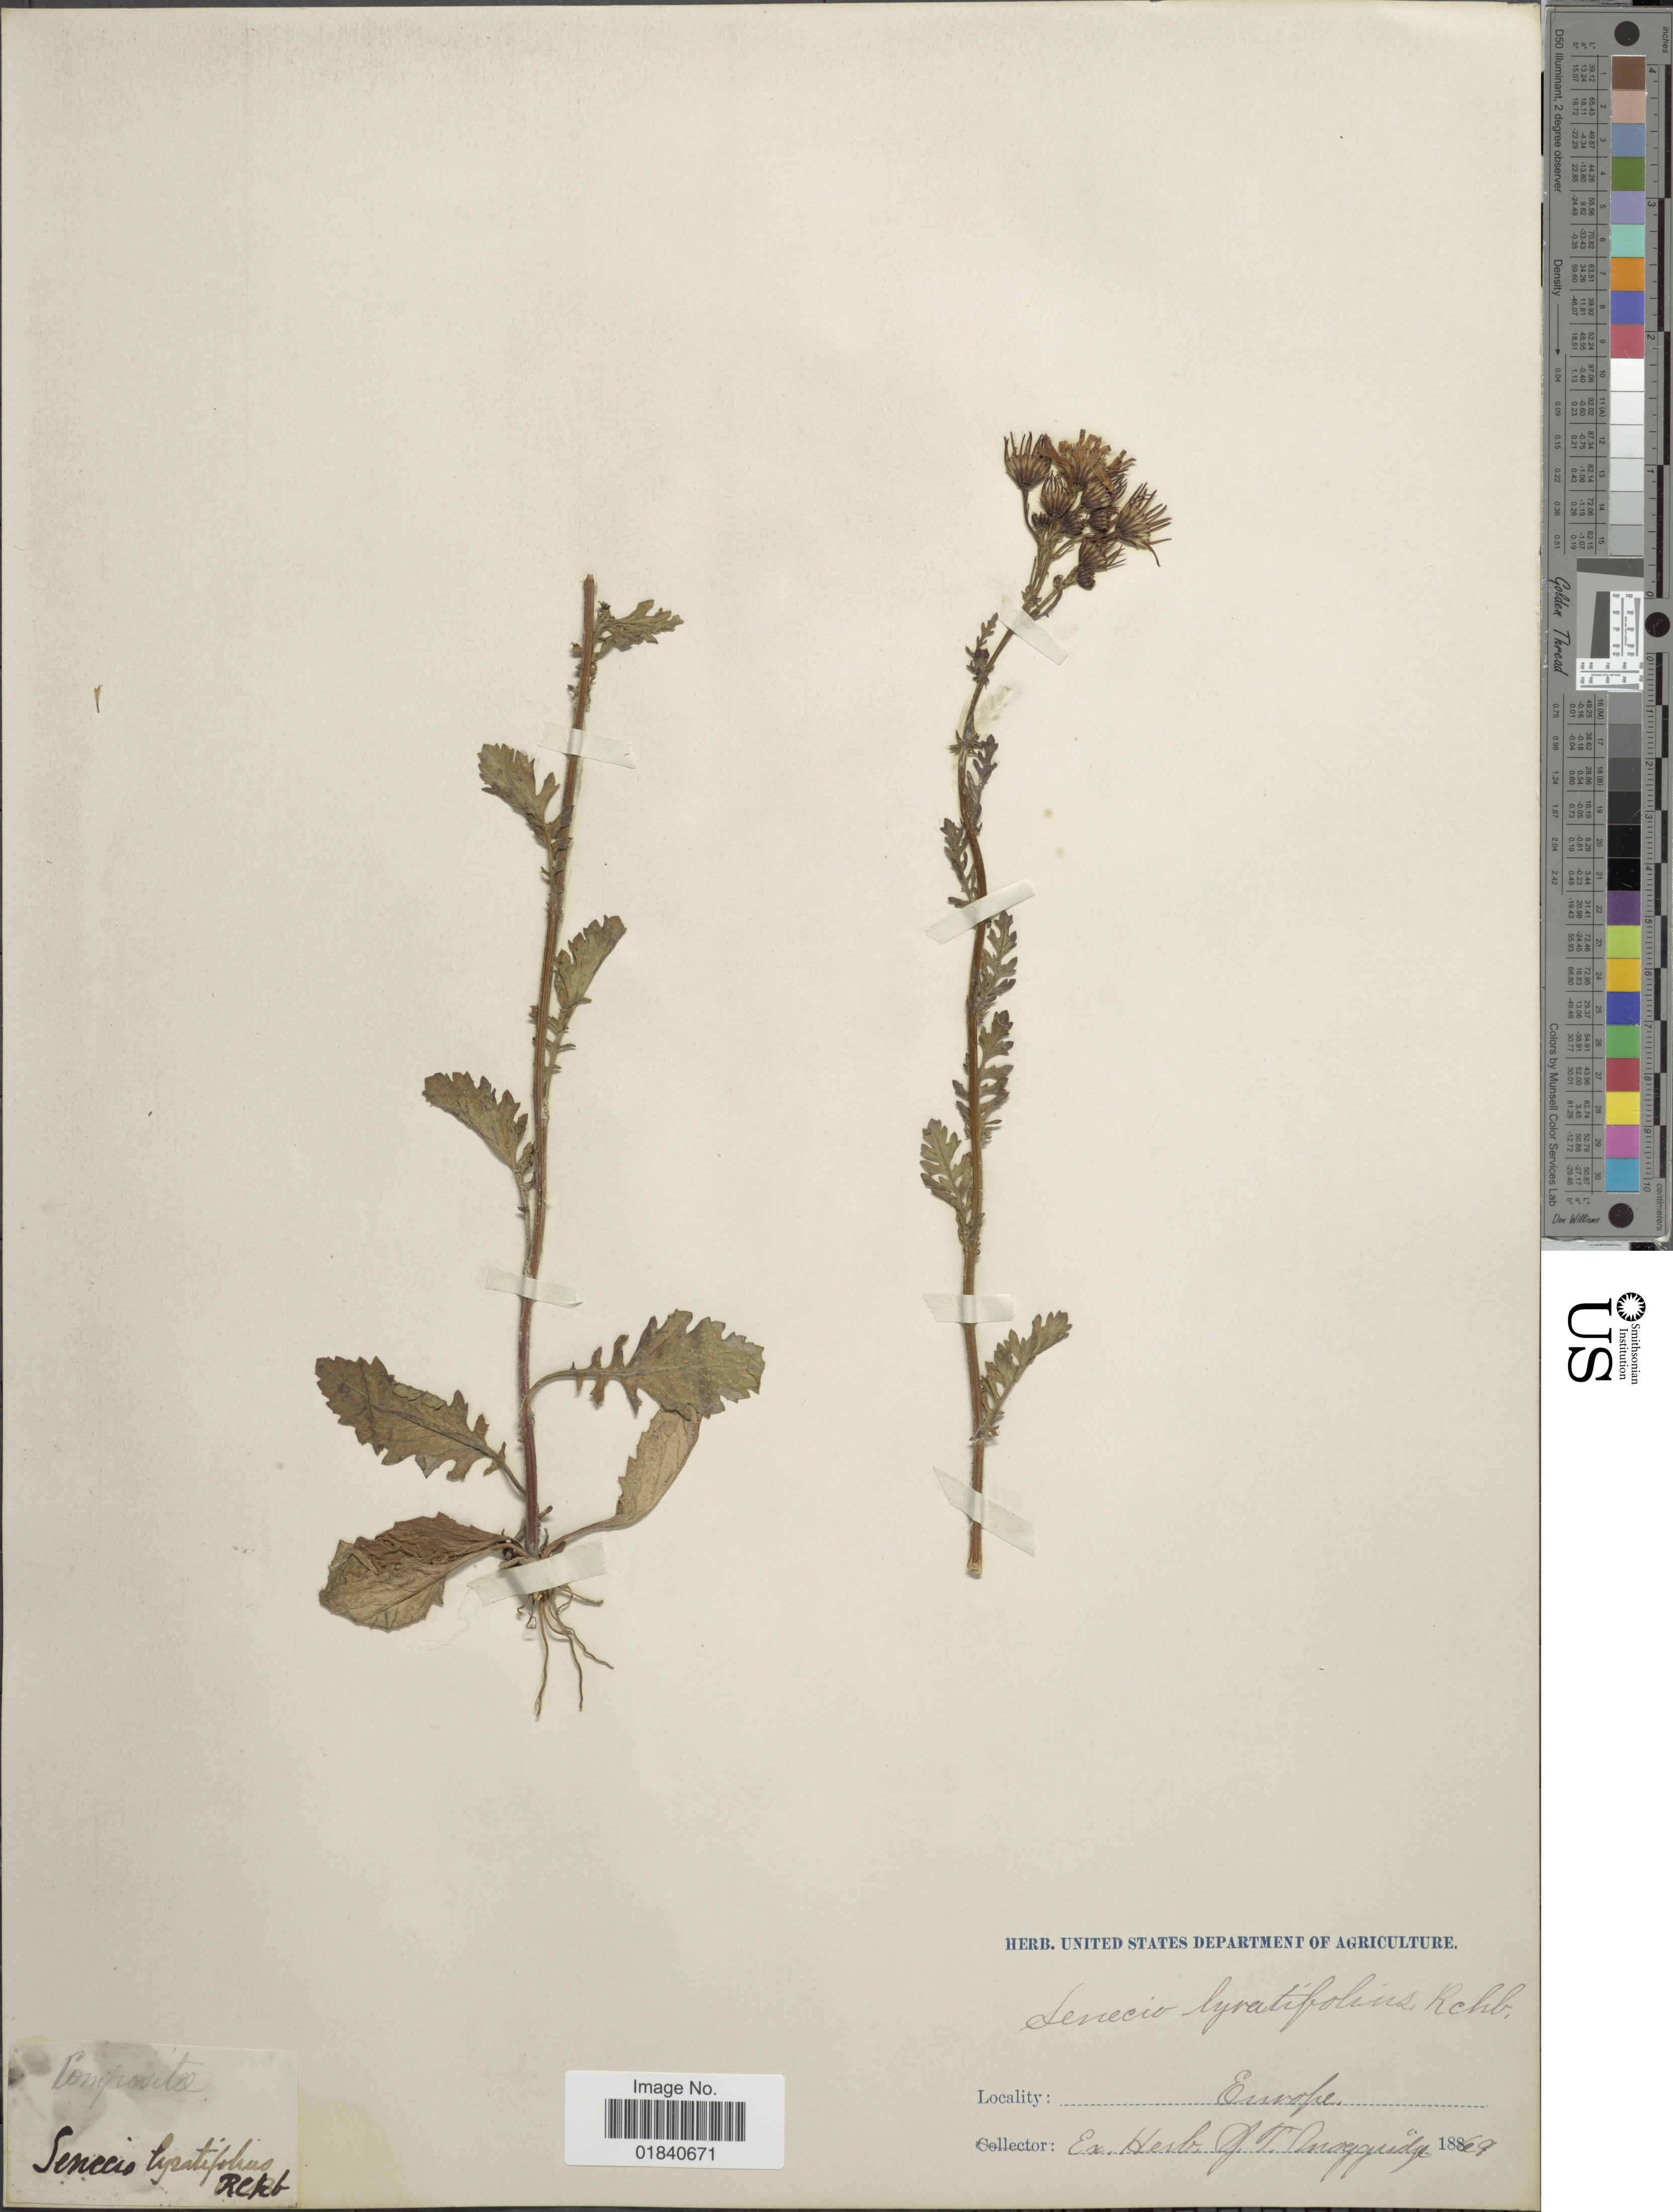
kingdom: Plantae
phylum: Tracheophyta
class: Magnoliopsida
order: Asterales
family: Asteraceae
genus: Senecio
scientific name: Senecio lyratifolius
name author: Rchb.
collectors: ex herb. J.T. Moggridge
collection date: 1869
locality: Europe